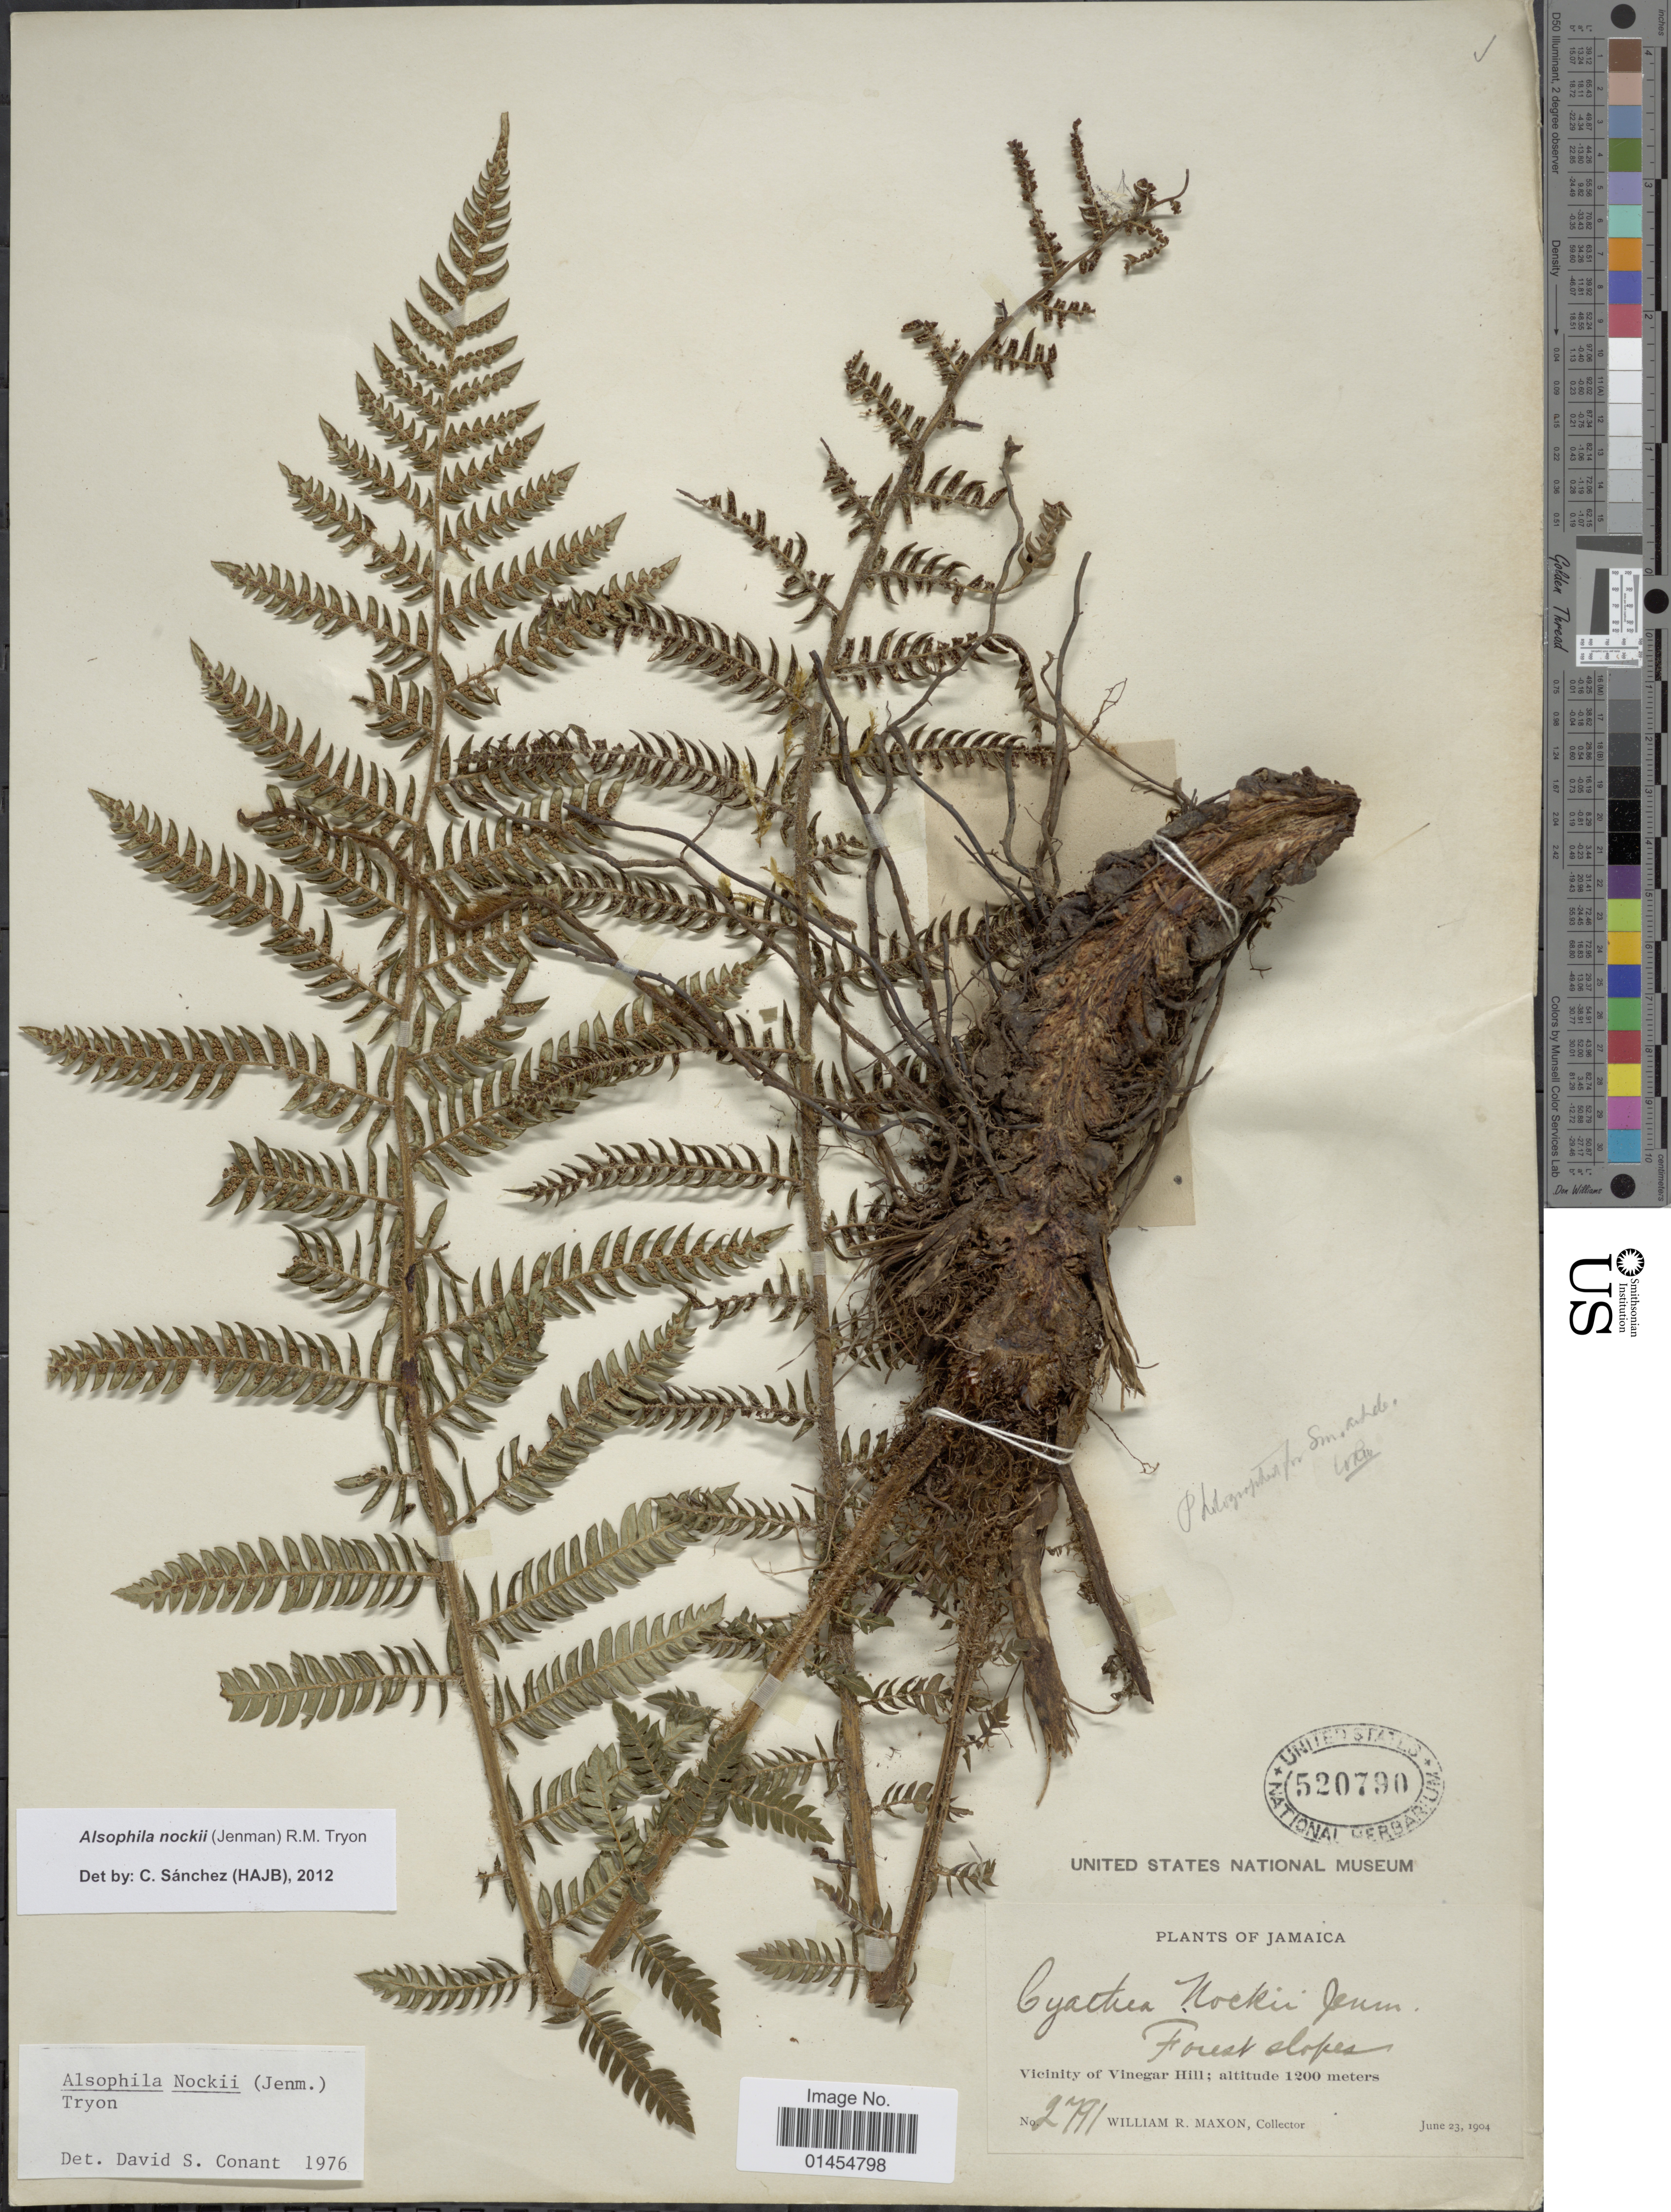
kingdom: Plantae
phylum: Tracheophyta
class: Polypodiopsida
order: Cyatheales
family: Cyatheaceae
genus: Alsophila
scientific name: Alsophila nockii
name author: (Jenman) R.M. Tryon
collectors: W. R. Maxon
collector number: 2791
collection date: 1904-06-23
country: Jamaica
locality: Vicinity of Vinegar Hill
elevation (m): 1200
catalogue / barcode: US 520790